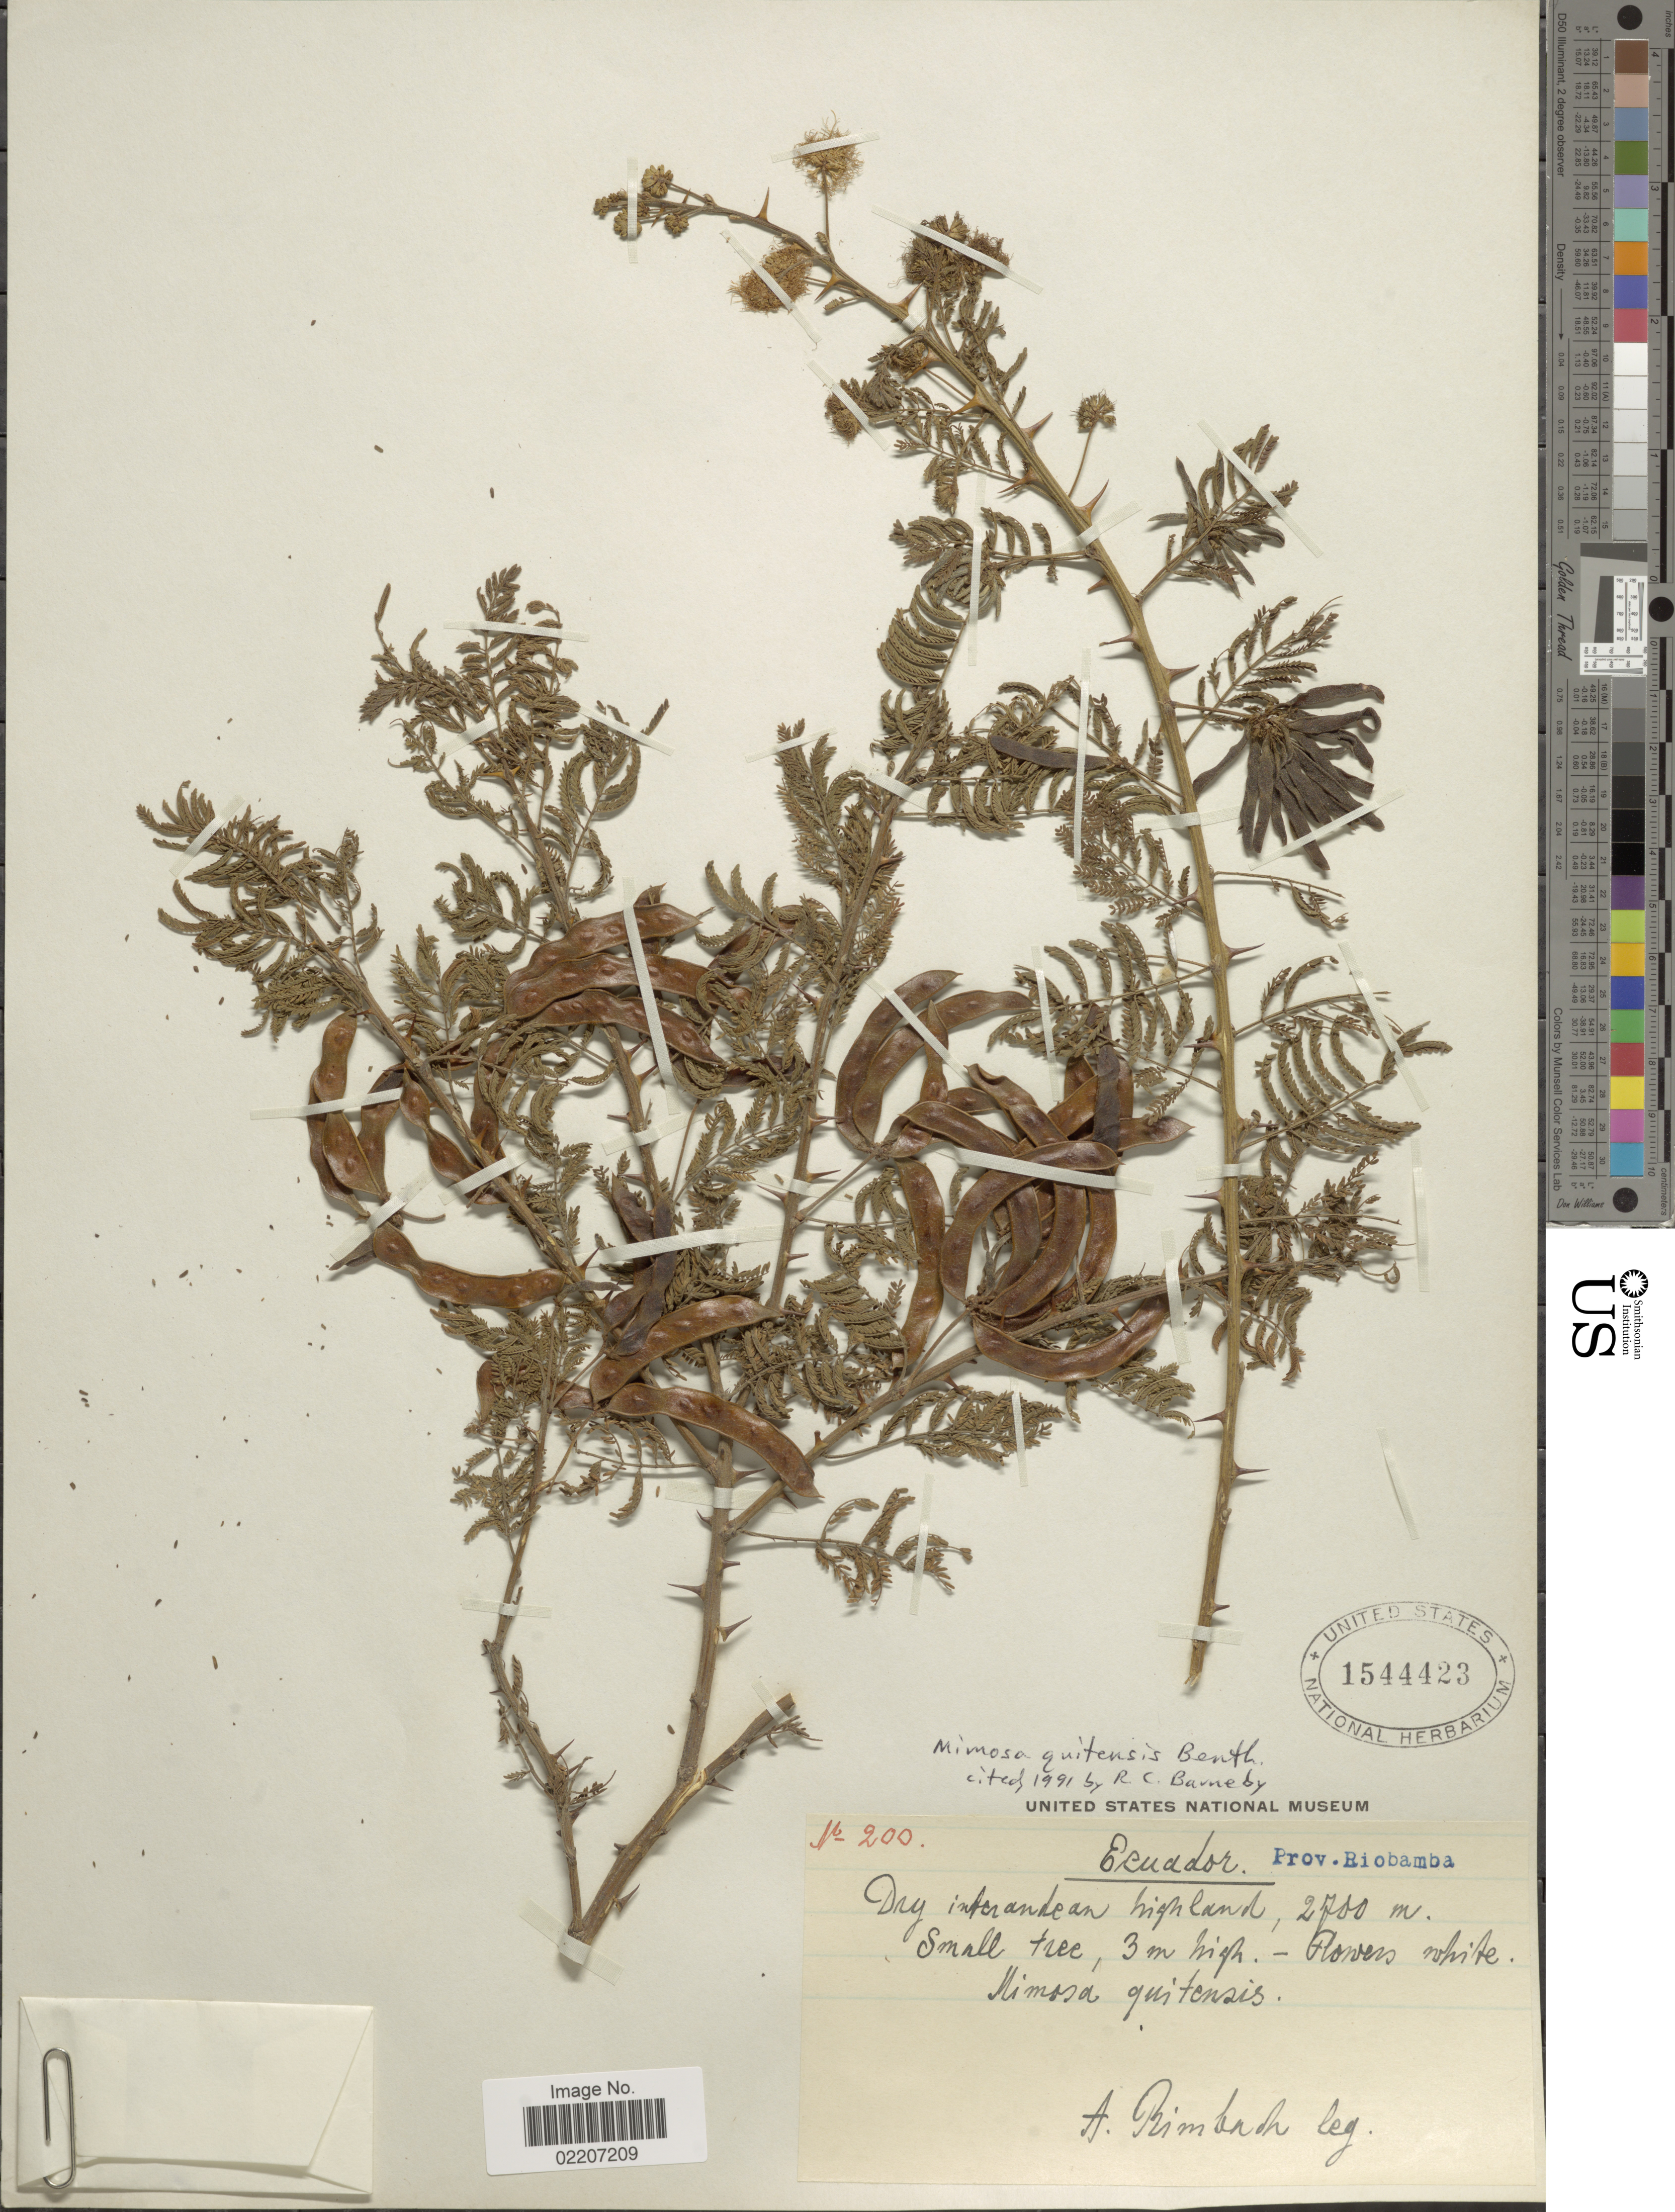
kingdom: Plantae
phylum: Tracheophyta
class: Magnoliopsida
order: Fabales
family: Fabaceae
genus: Mimosa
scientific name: Mimosa quitensis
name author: Benth.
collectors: A. Rimbach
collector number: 200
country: Ecuador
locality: Prov. Riobamba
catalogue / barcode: US 1544423